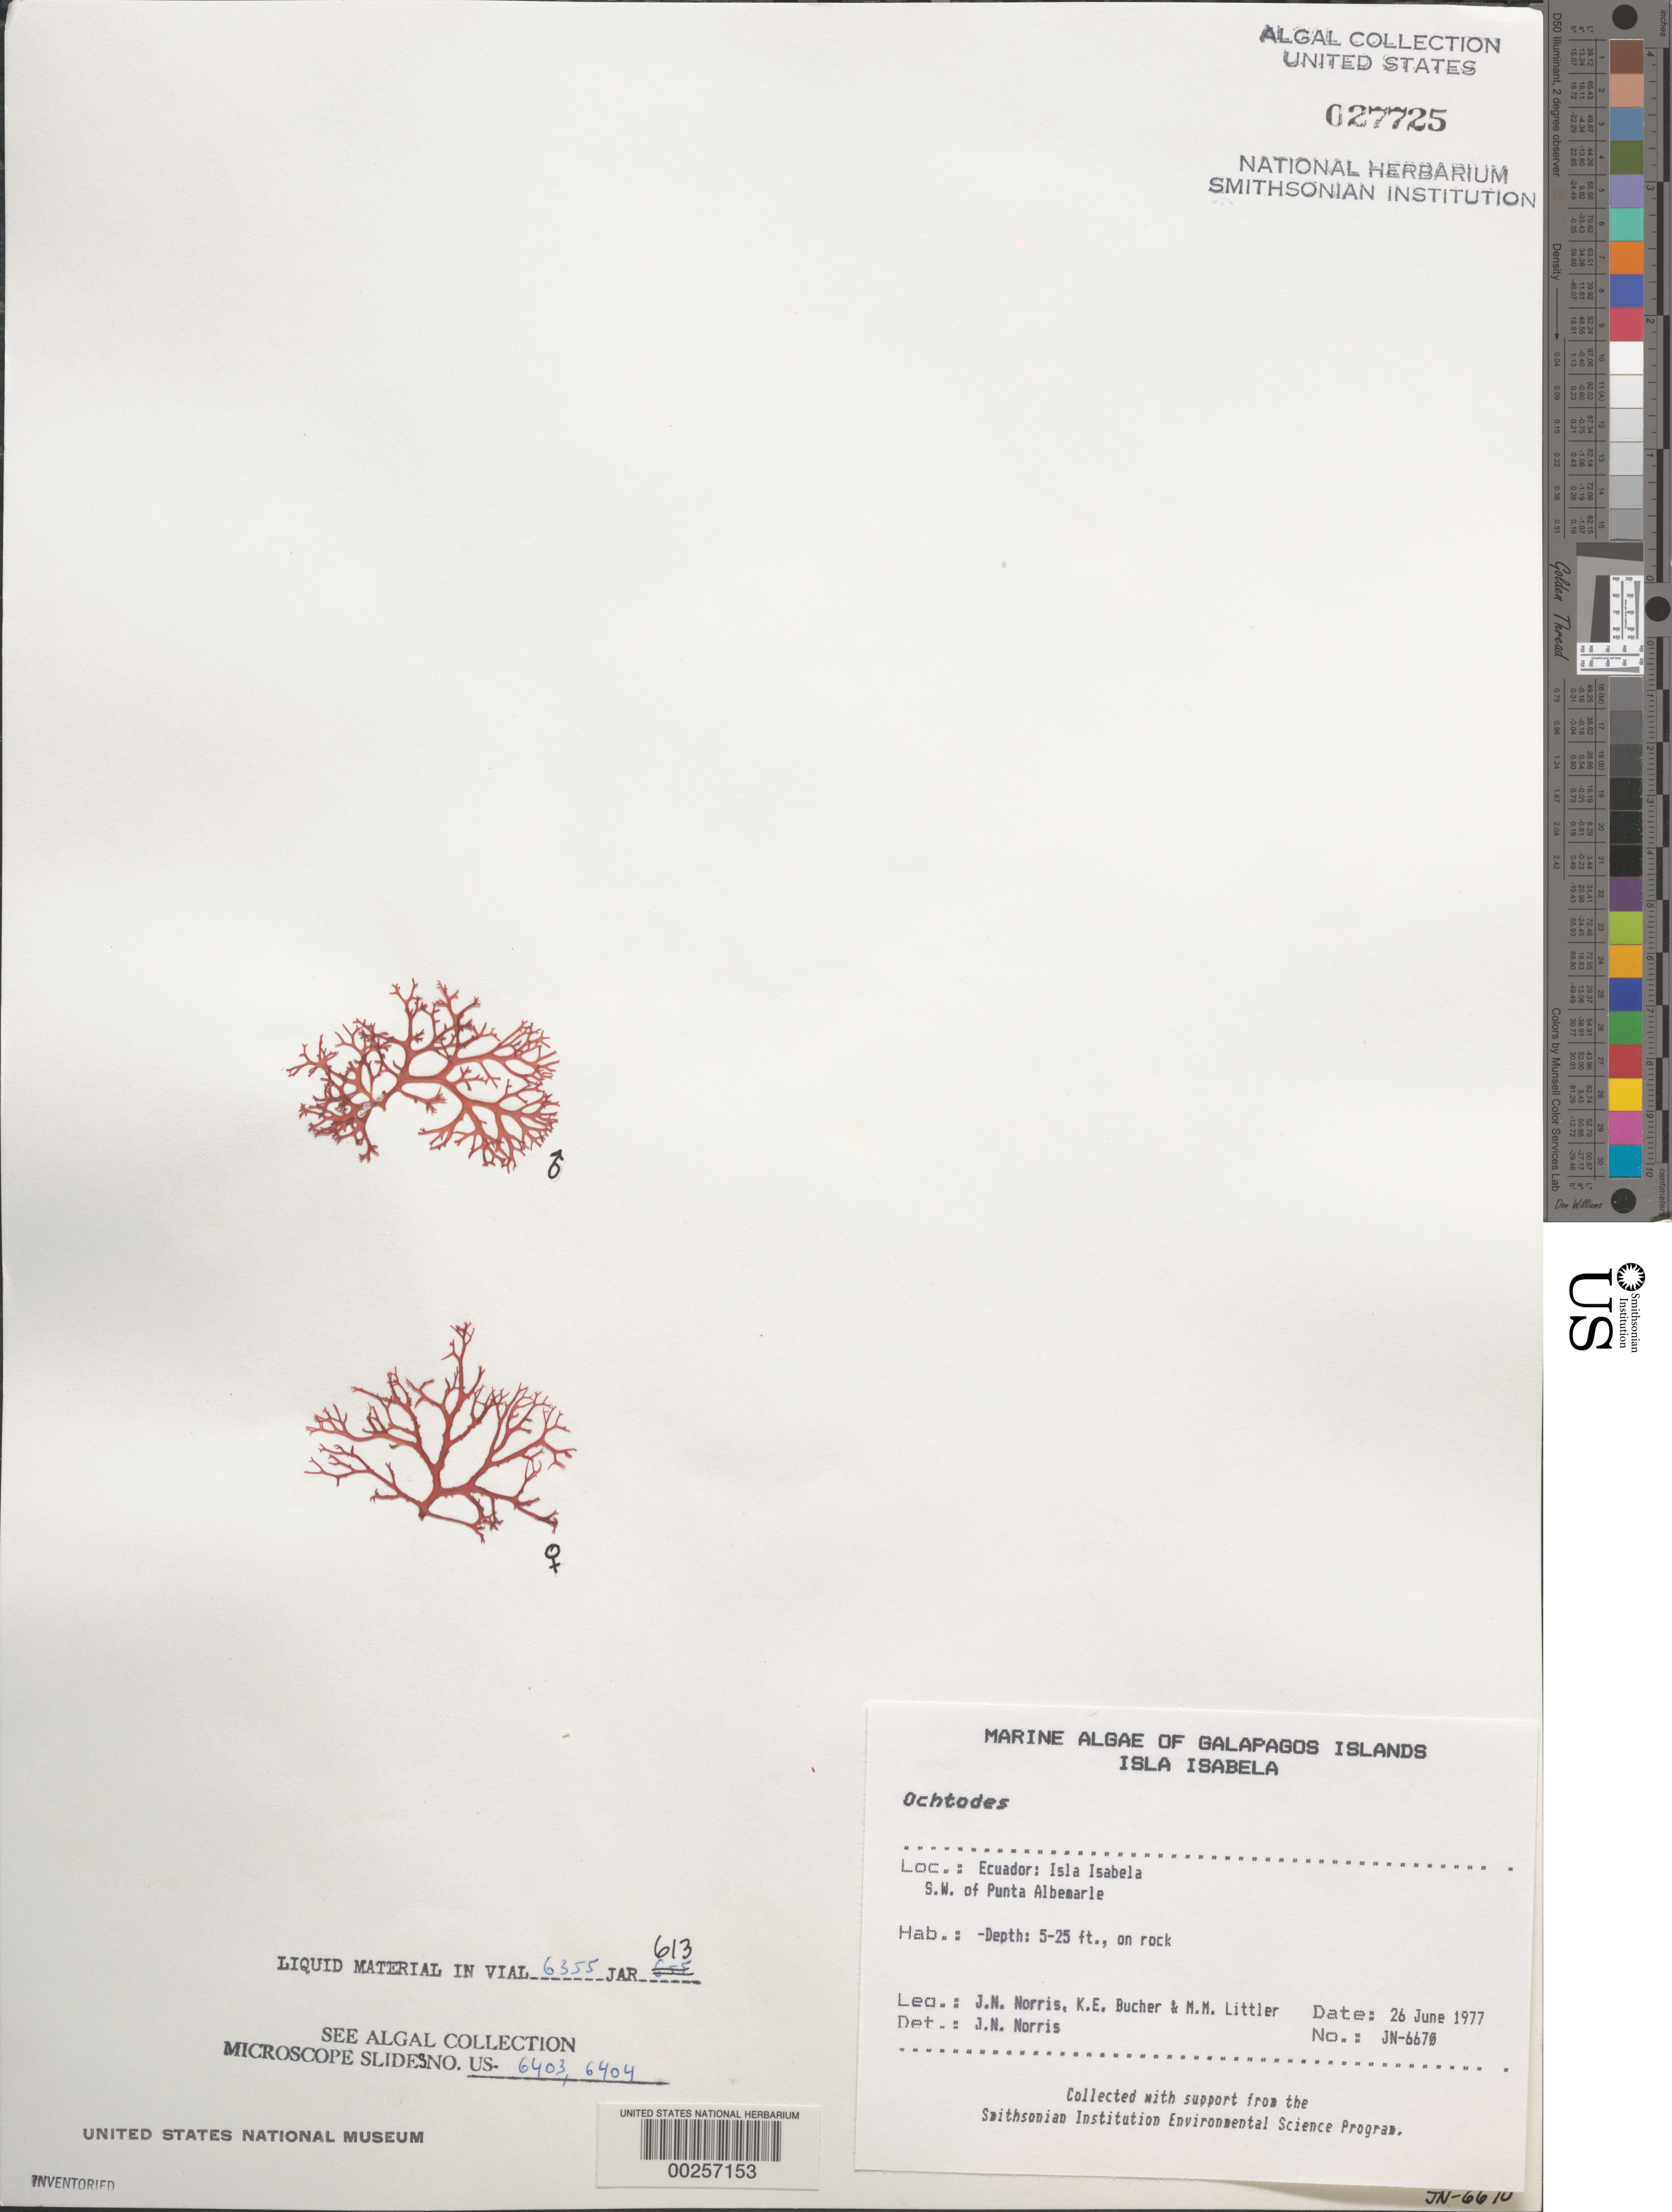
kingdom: Plantae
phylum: Rhodophyta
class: Florideophyceae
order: Gigartinales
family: Rhizophyllidaceae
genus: Ochtodes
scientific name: Ochtodes sp.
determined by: Norris, James N.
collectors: J. N. Norris, K. E. Bucher & M. M. Littler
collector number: JN-6670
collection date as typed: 26 Jun 1977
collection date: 1977-06-26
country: Ecuador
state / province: Colón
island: Isabela [Albemarle]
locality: Southwest of Punta Albemarle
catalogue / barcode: US 27725